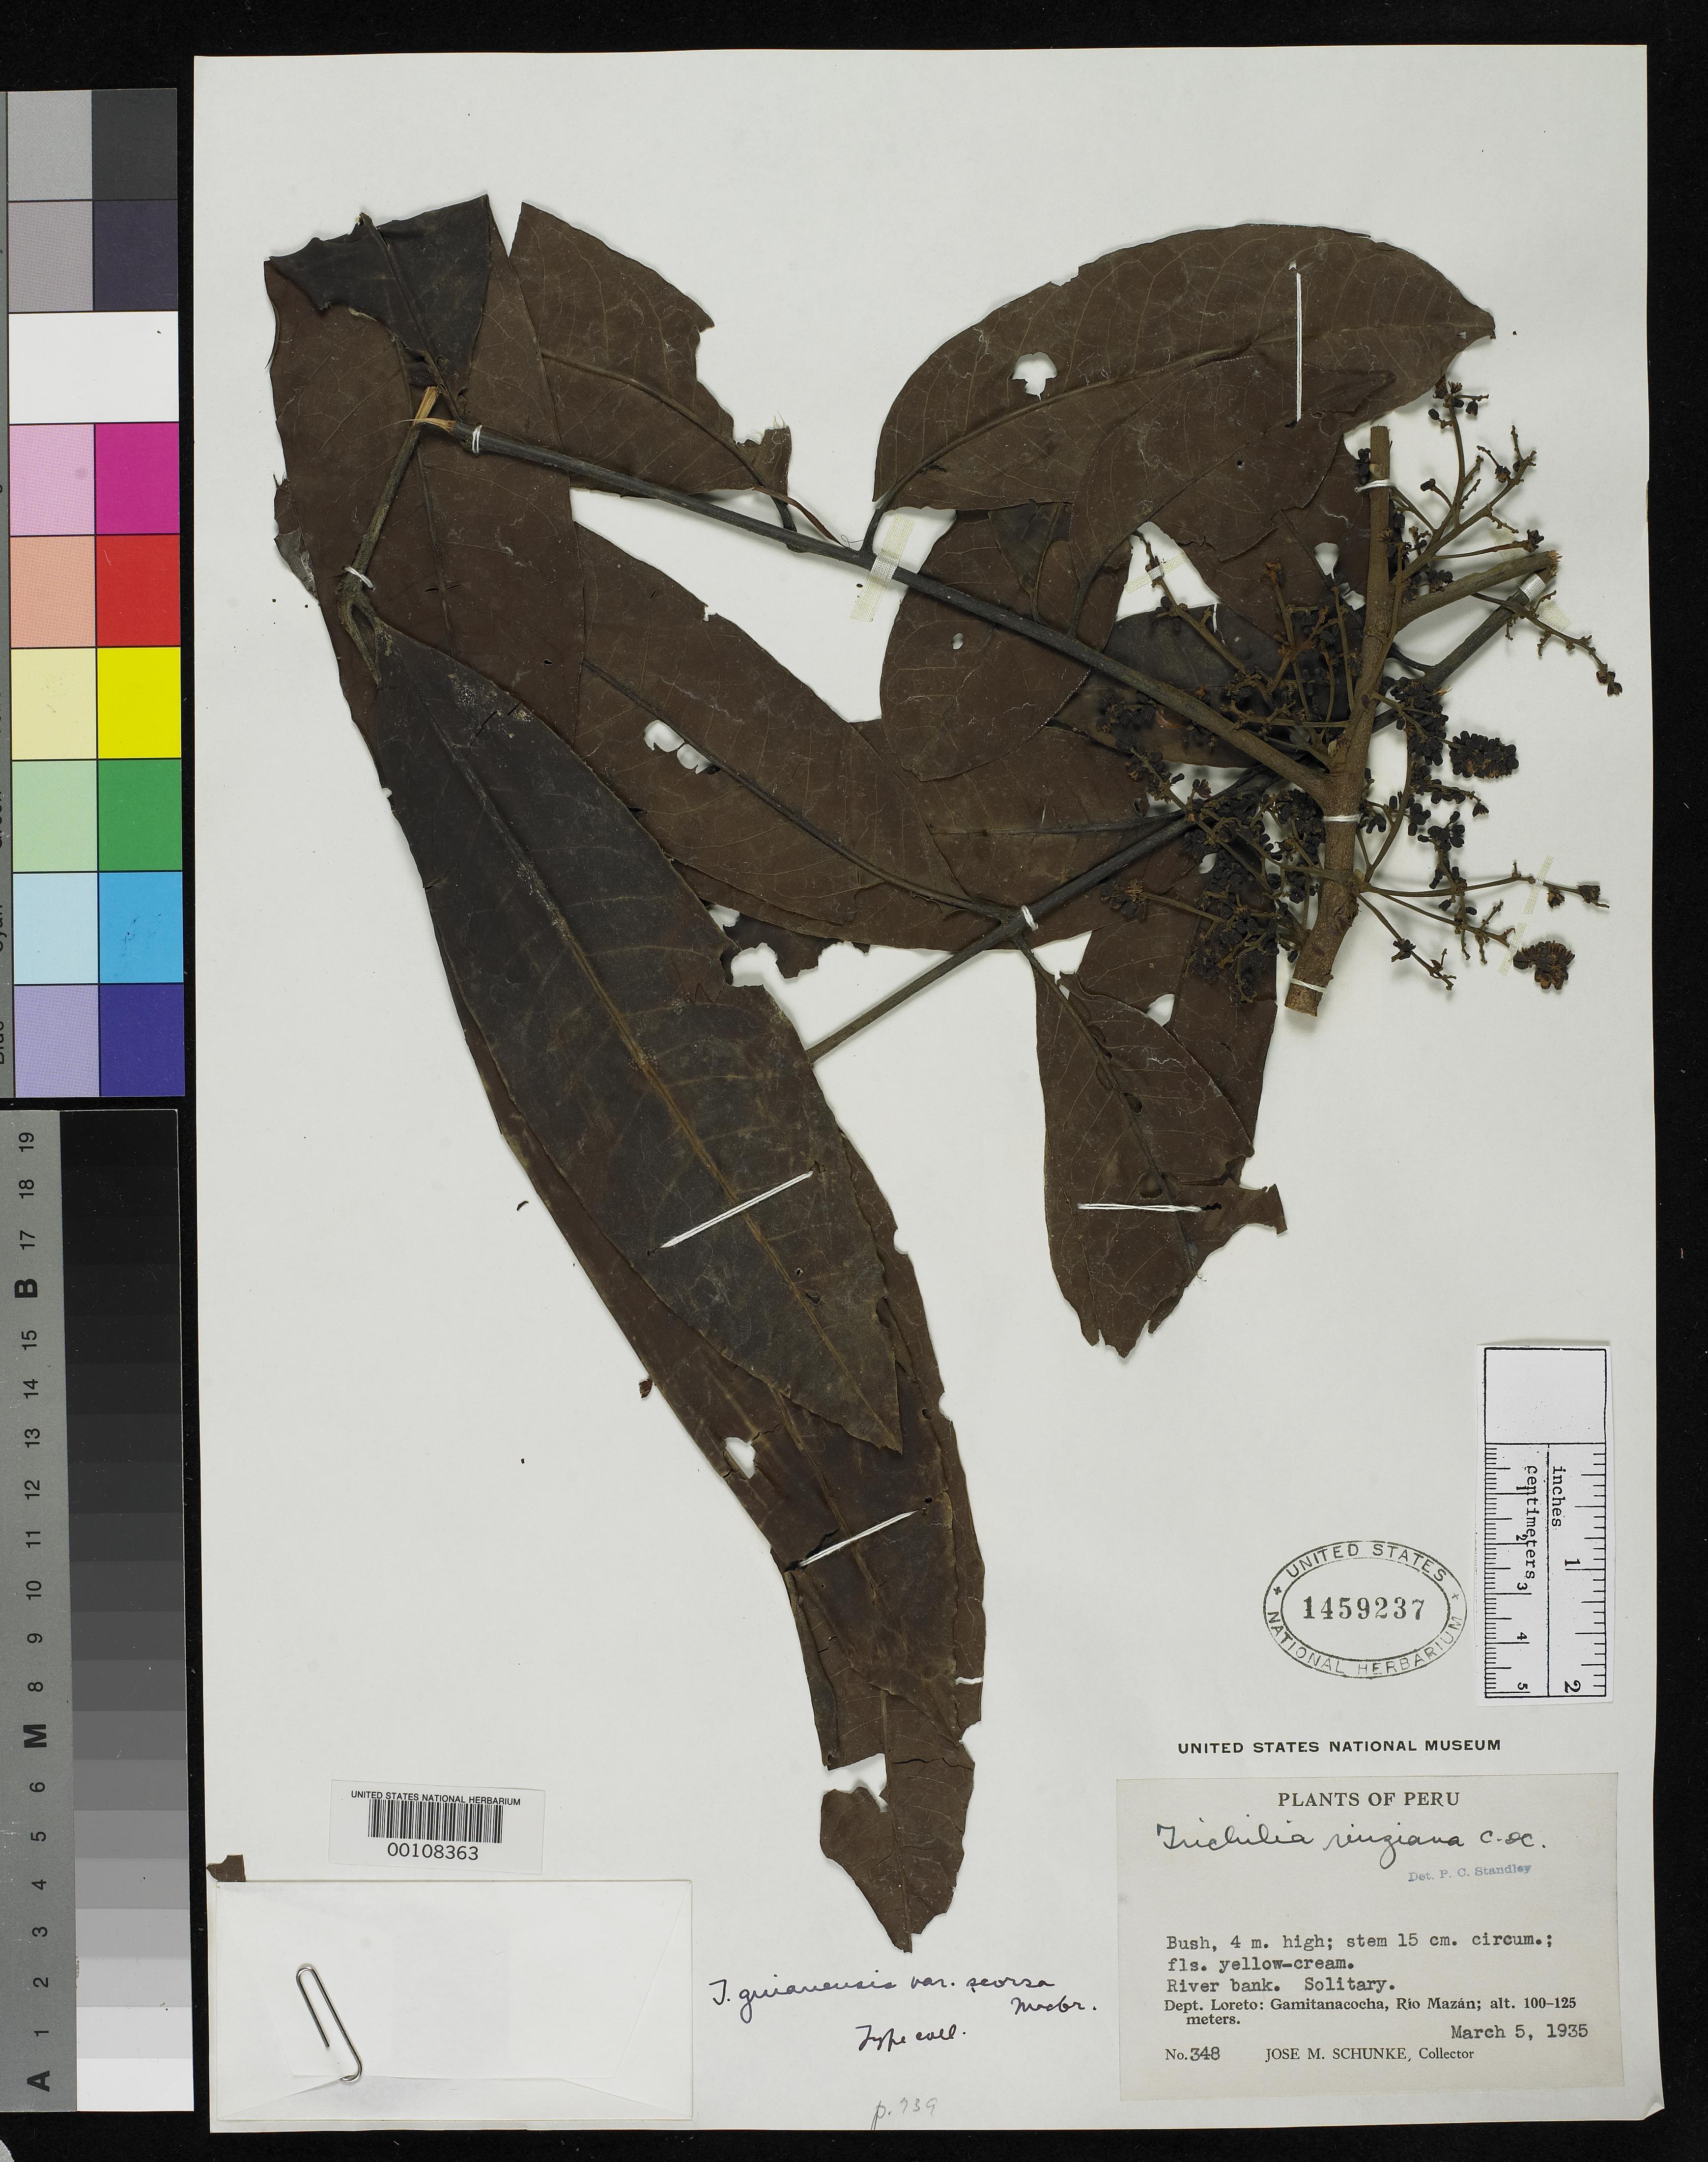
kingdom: Plantae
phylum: Tracheophyta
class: Magnoliopsida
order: Sapindales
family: Meliaceae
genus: Trichilia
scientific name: Trichilia guianensis var. seorsa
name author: J.F. Macbr.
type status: Isotype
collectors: J. M. Schunke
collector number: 348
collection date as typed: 05 Mar 1935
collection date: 1935-03-05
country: Peru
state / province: Loreto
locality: Gamitanacocha, Rio Mazan.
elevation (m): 100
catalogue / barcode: US 1459237